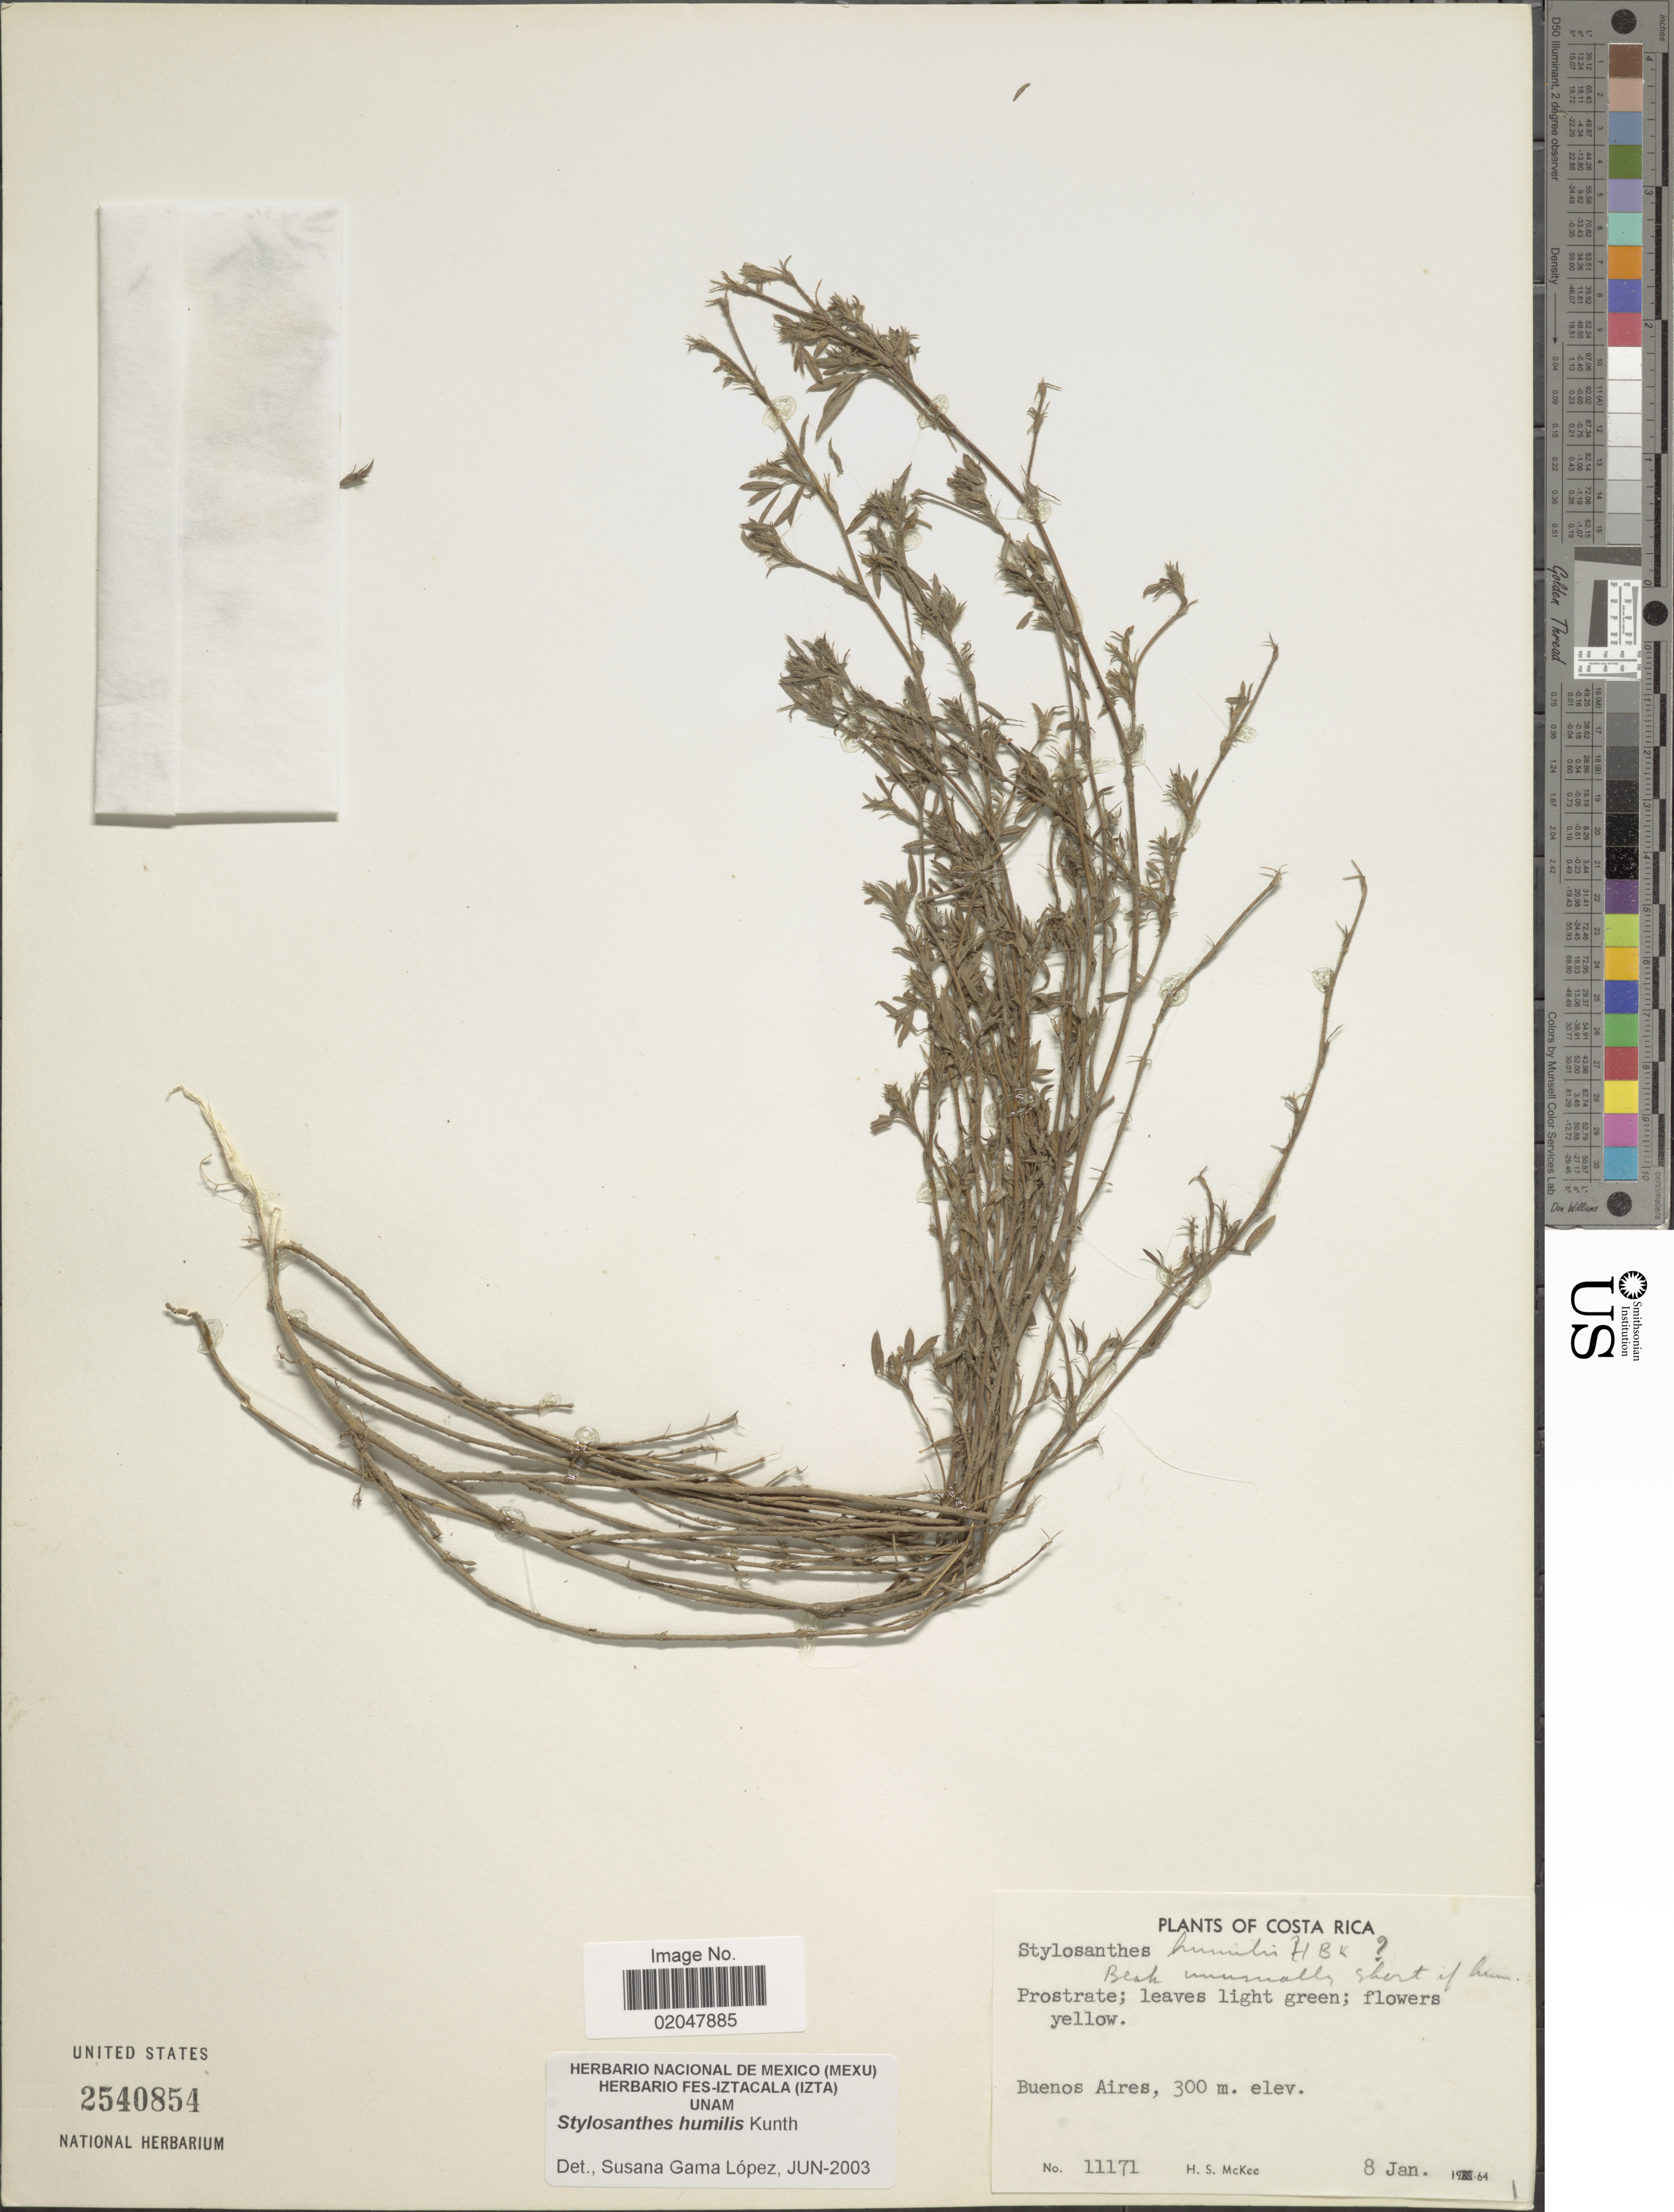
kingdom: Plantae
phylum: Tracheophyta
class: Magnoliopsida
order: Fabales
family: Fabaceae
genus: Stylosanthes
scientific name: Stylosanthes humilis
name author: Kunth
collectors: H. S. McKee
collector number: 11171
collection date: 1964-01-08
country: Costa Rica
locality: Buenos Aires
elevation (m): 300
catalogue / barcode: US 2540854